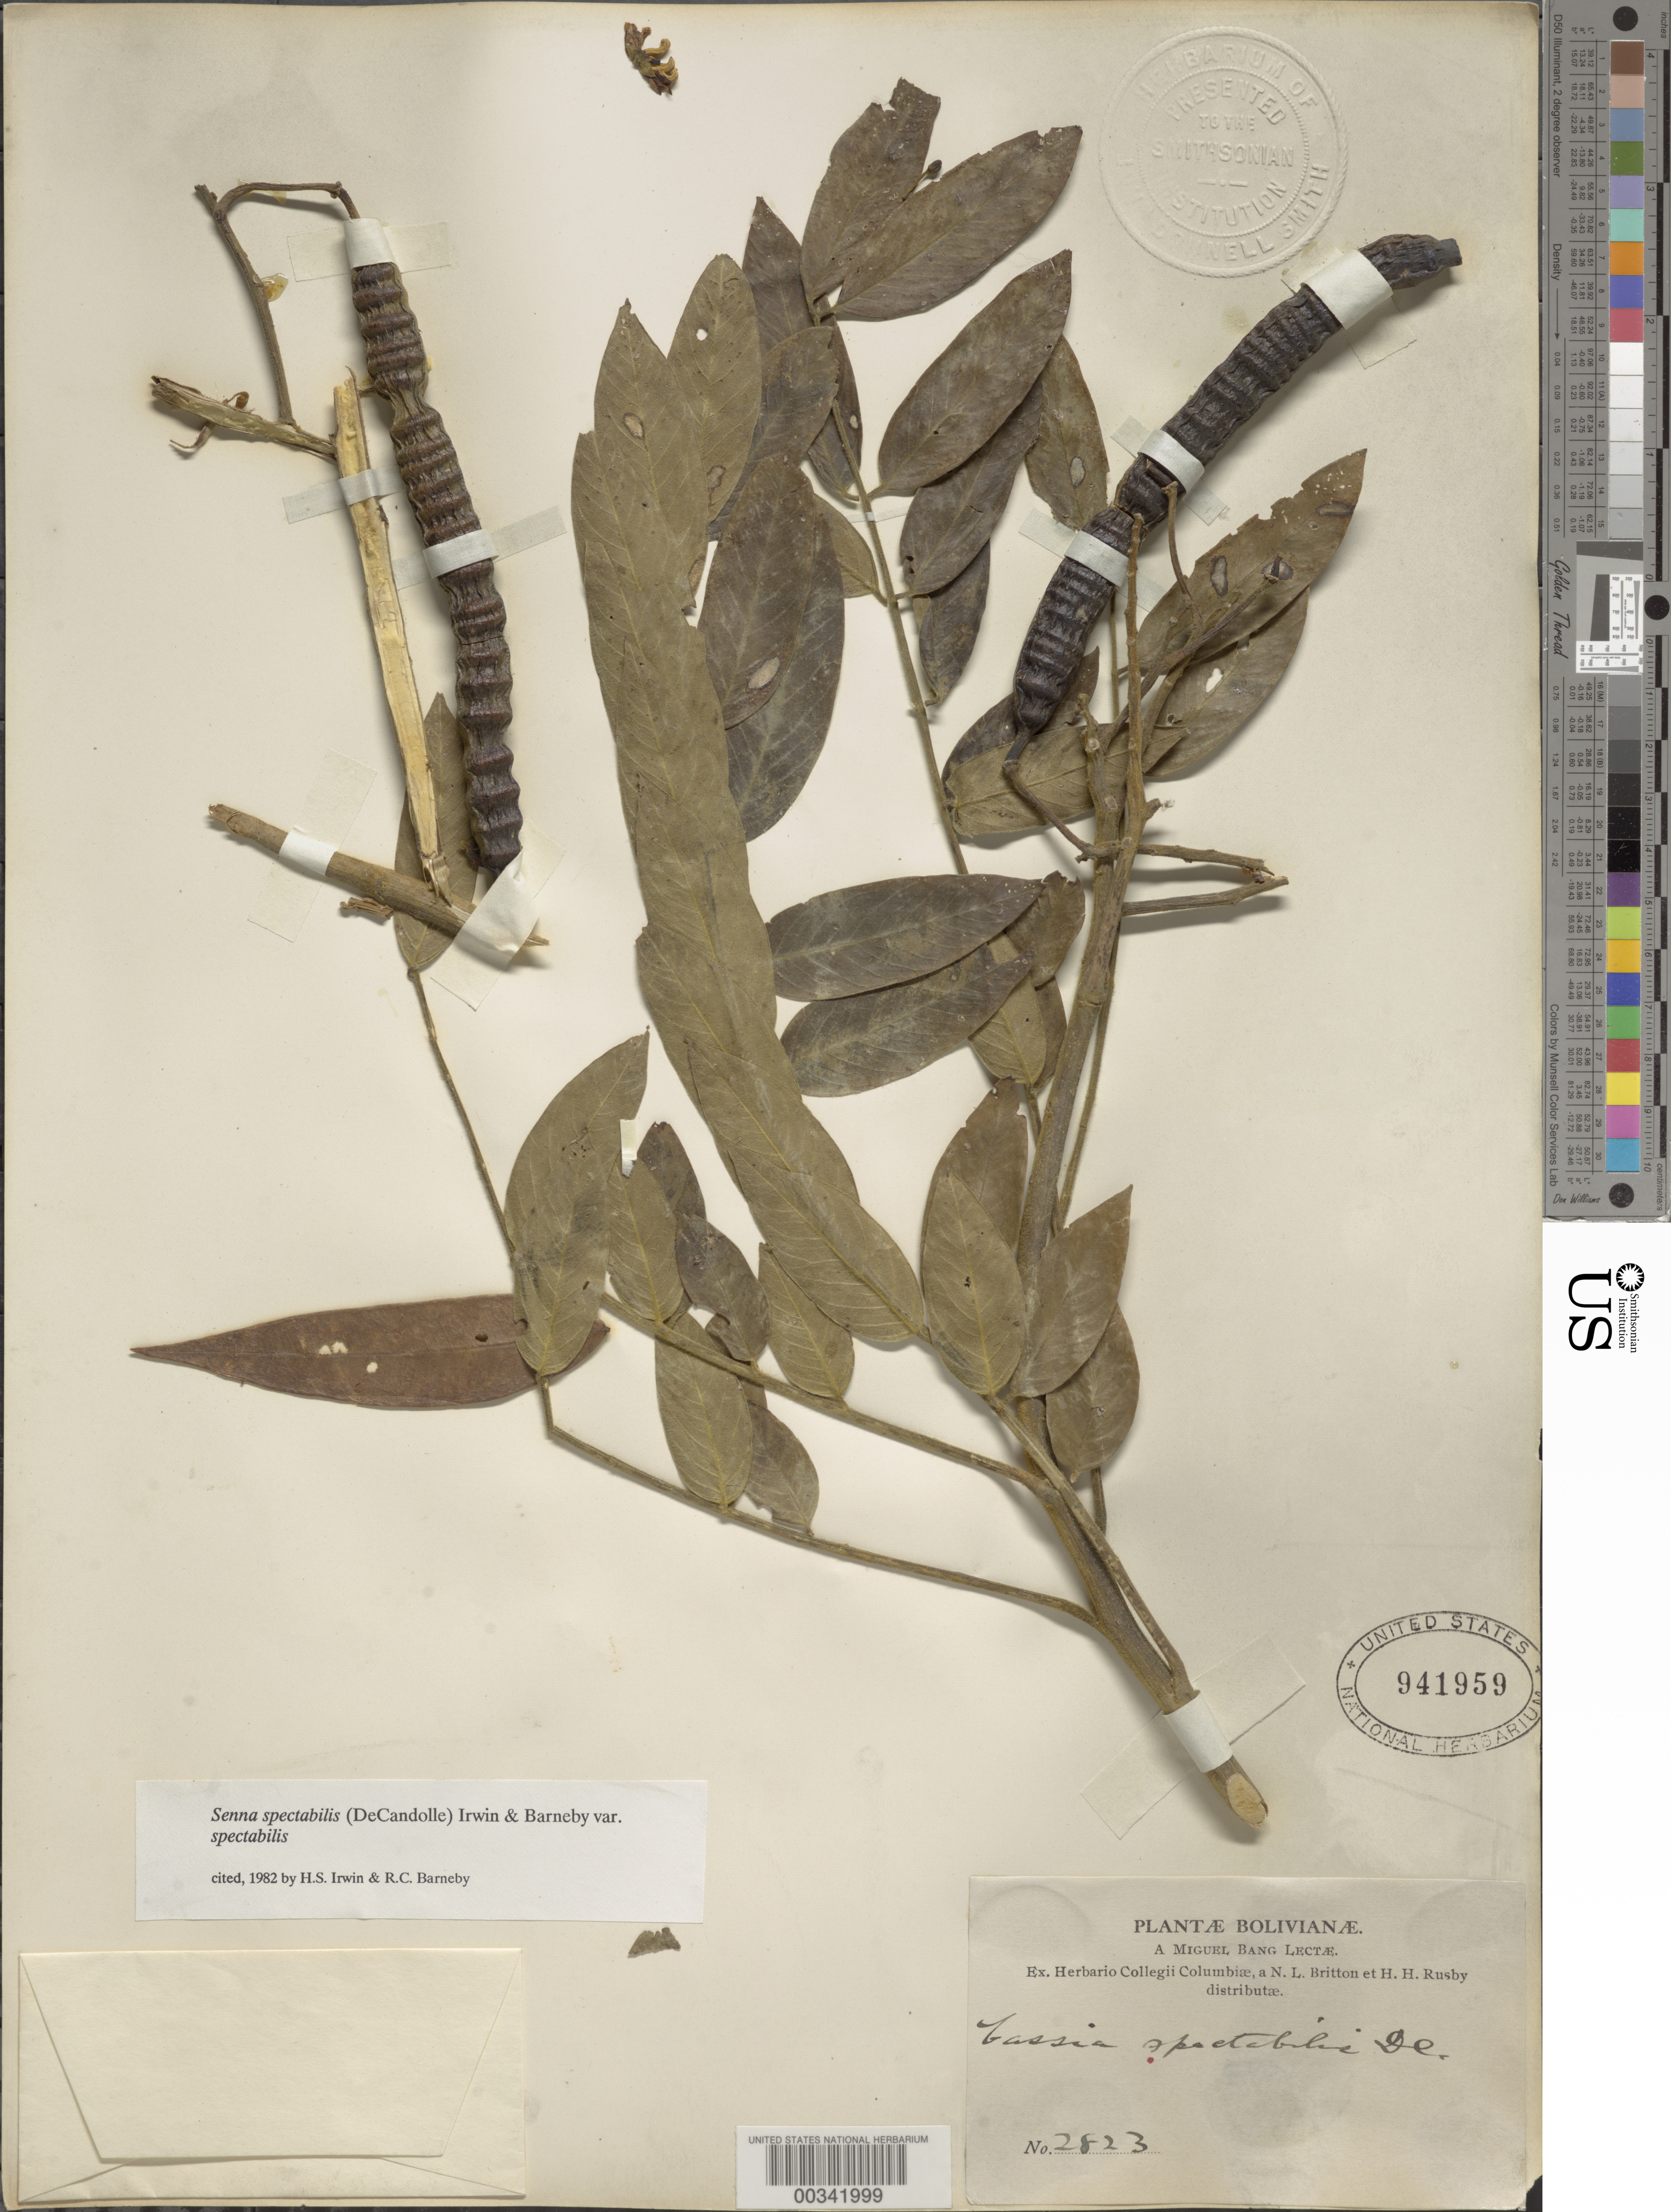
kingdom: Plantae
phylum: Tracheophyta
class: Magnoliopsida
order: Fabales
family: Fabaceae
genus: Senna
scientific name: Senna spectabilis var. spectabilis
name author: (DC.) H.S. Irwin & Barneby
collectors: M. Bang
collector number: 2823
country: Bolivia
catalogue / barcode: US 941959